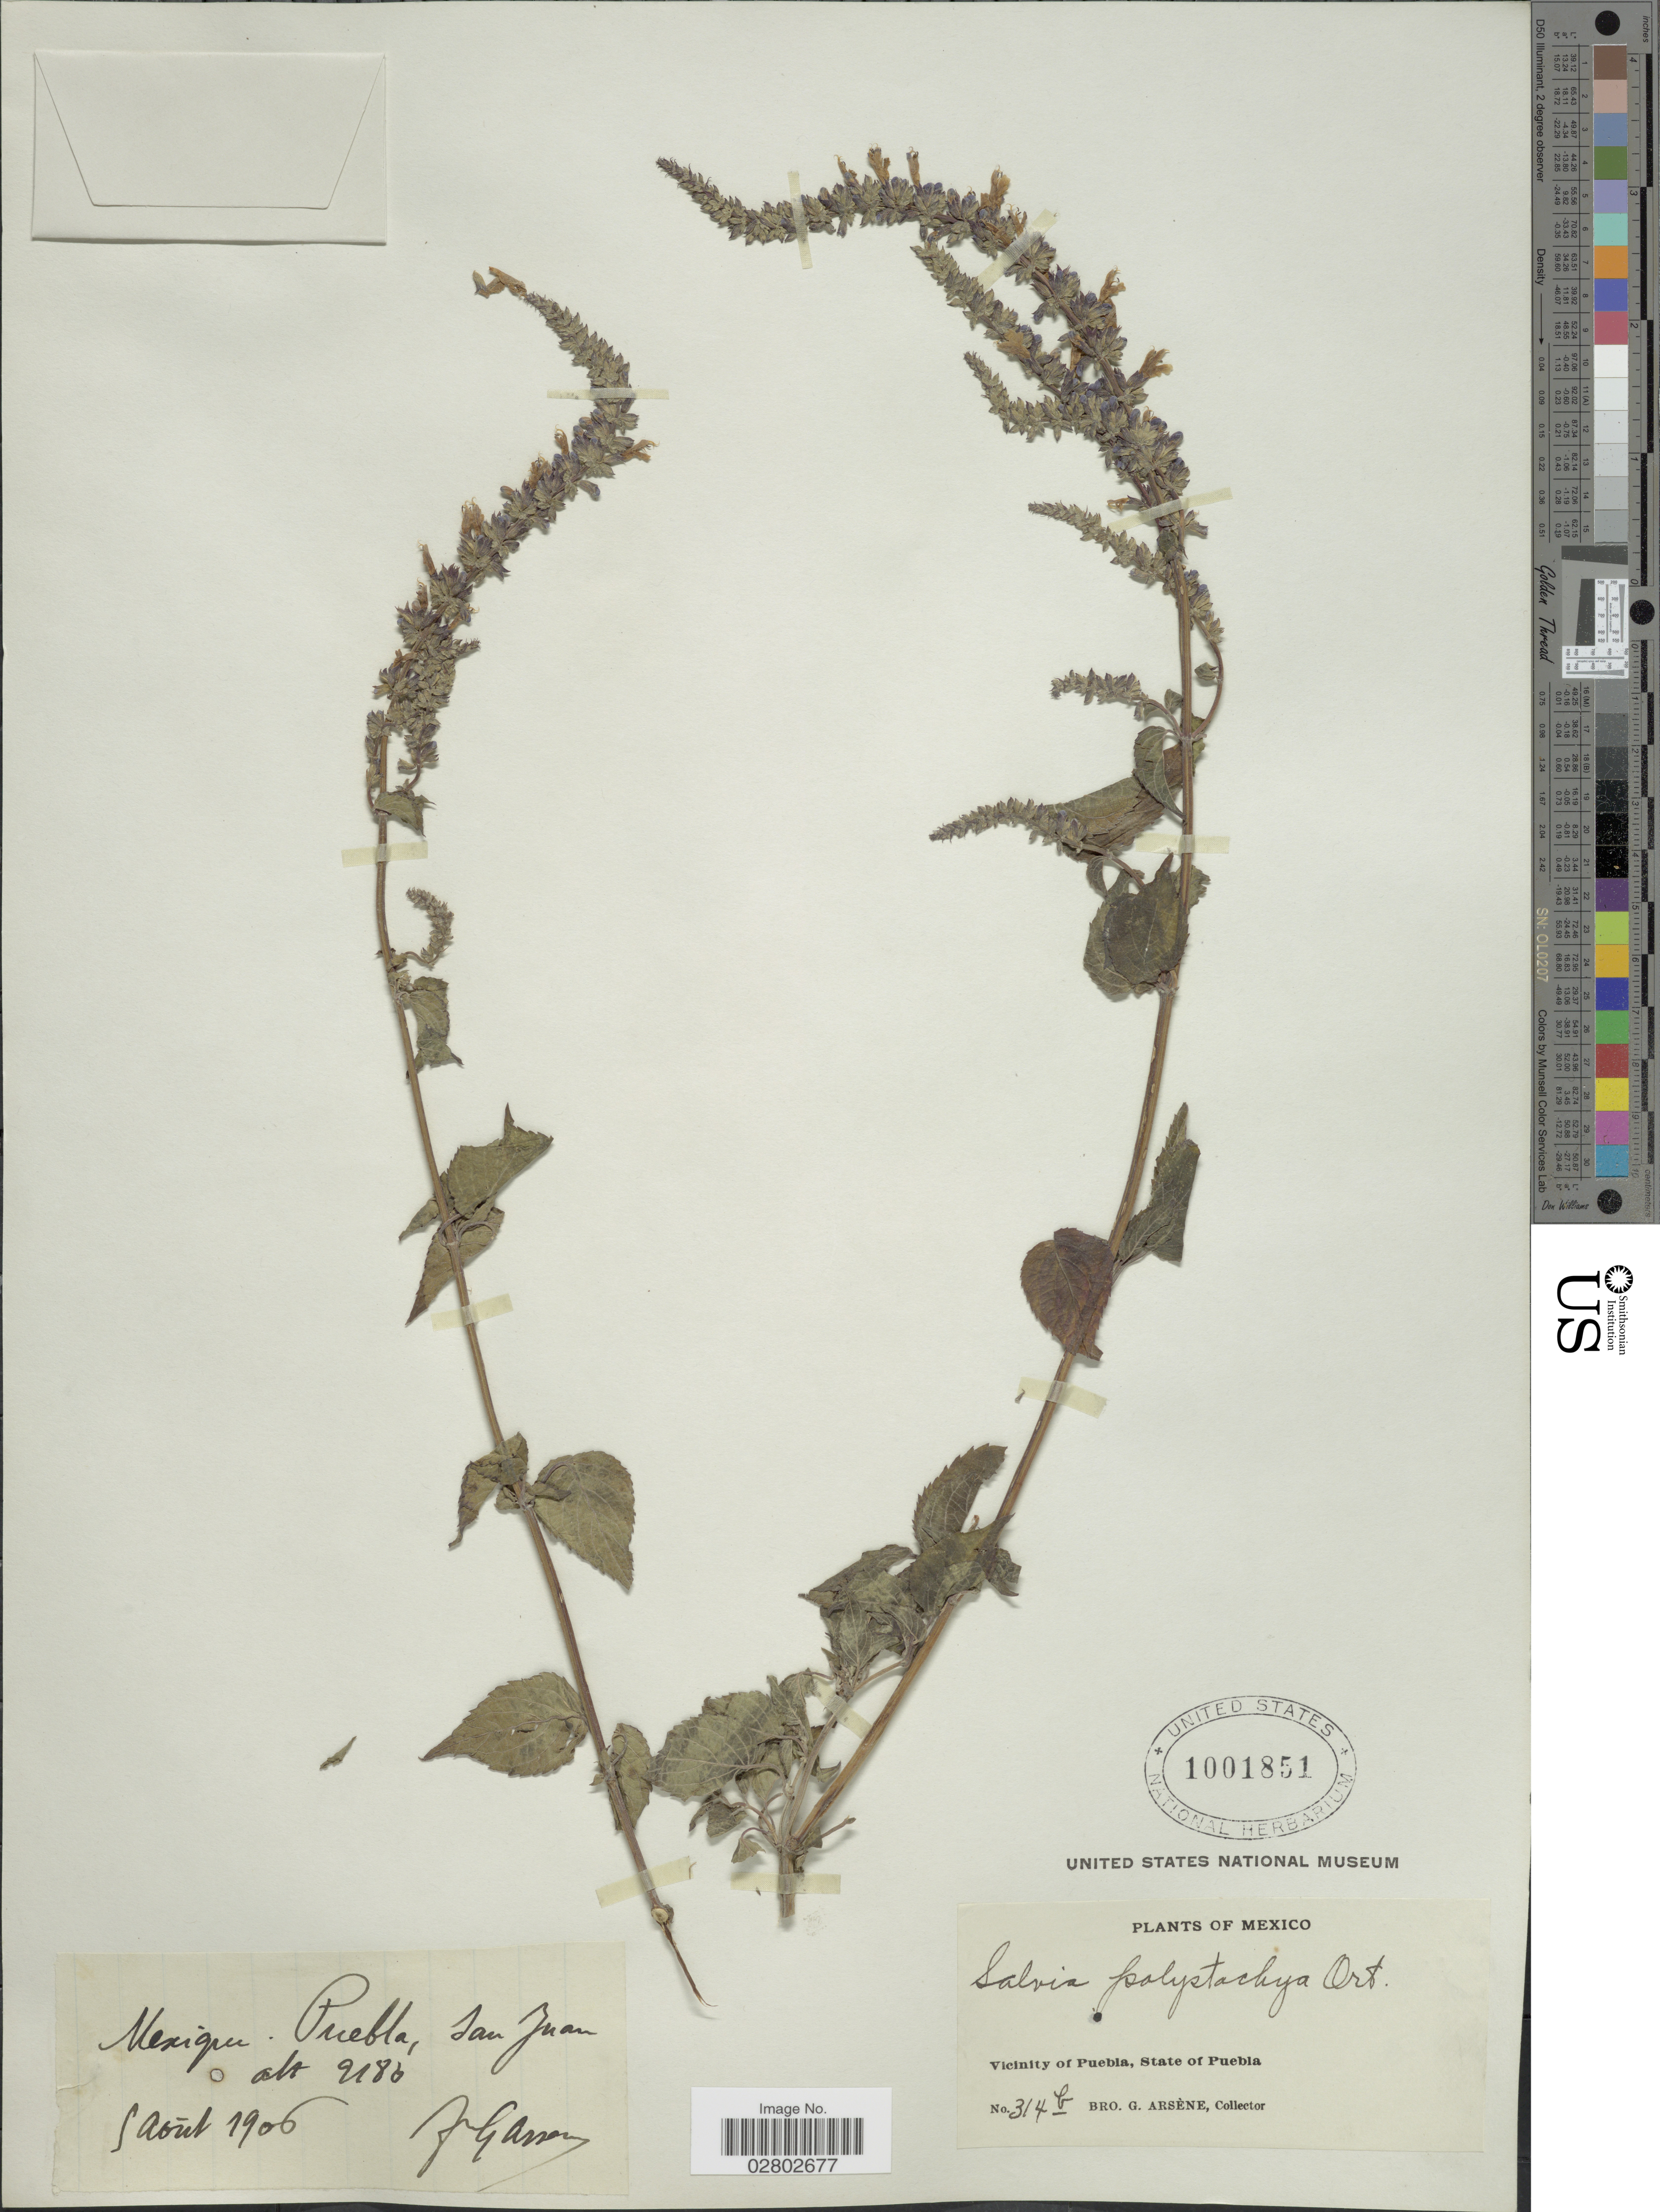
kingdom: Plantae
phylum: Tracheophyta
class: Magnoliopsida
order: Lamiales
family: Lamiaceae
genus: Salvia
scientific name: Salvia polystachya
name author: Cav.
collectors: Bro. G. Arsène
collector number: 314b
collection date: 1906-08-05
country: Mexico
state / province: Puebla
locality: San Juan. Vicinity of Puebla.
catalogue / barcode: US 1001851